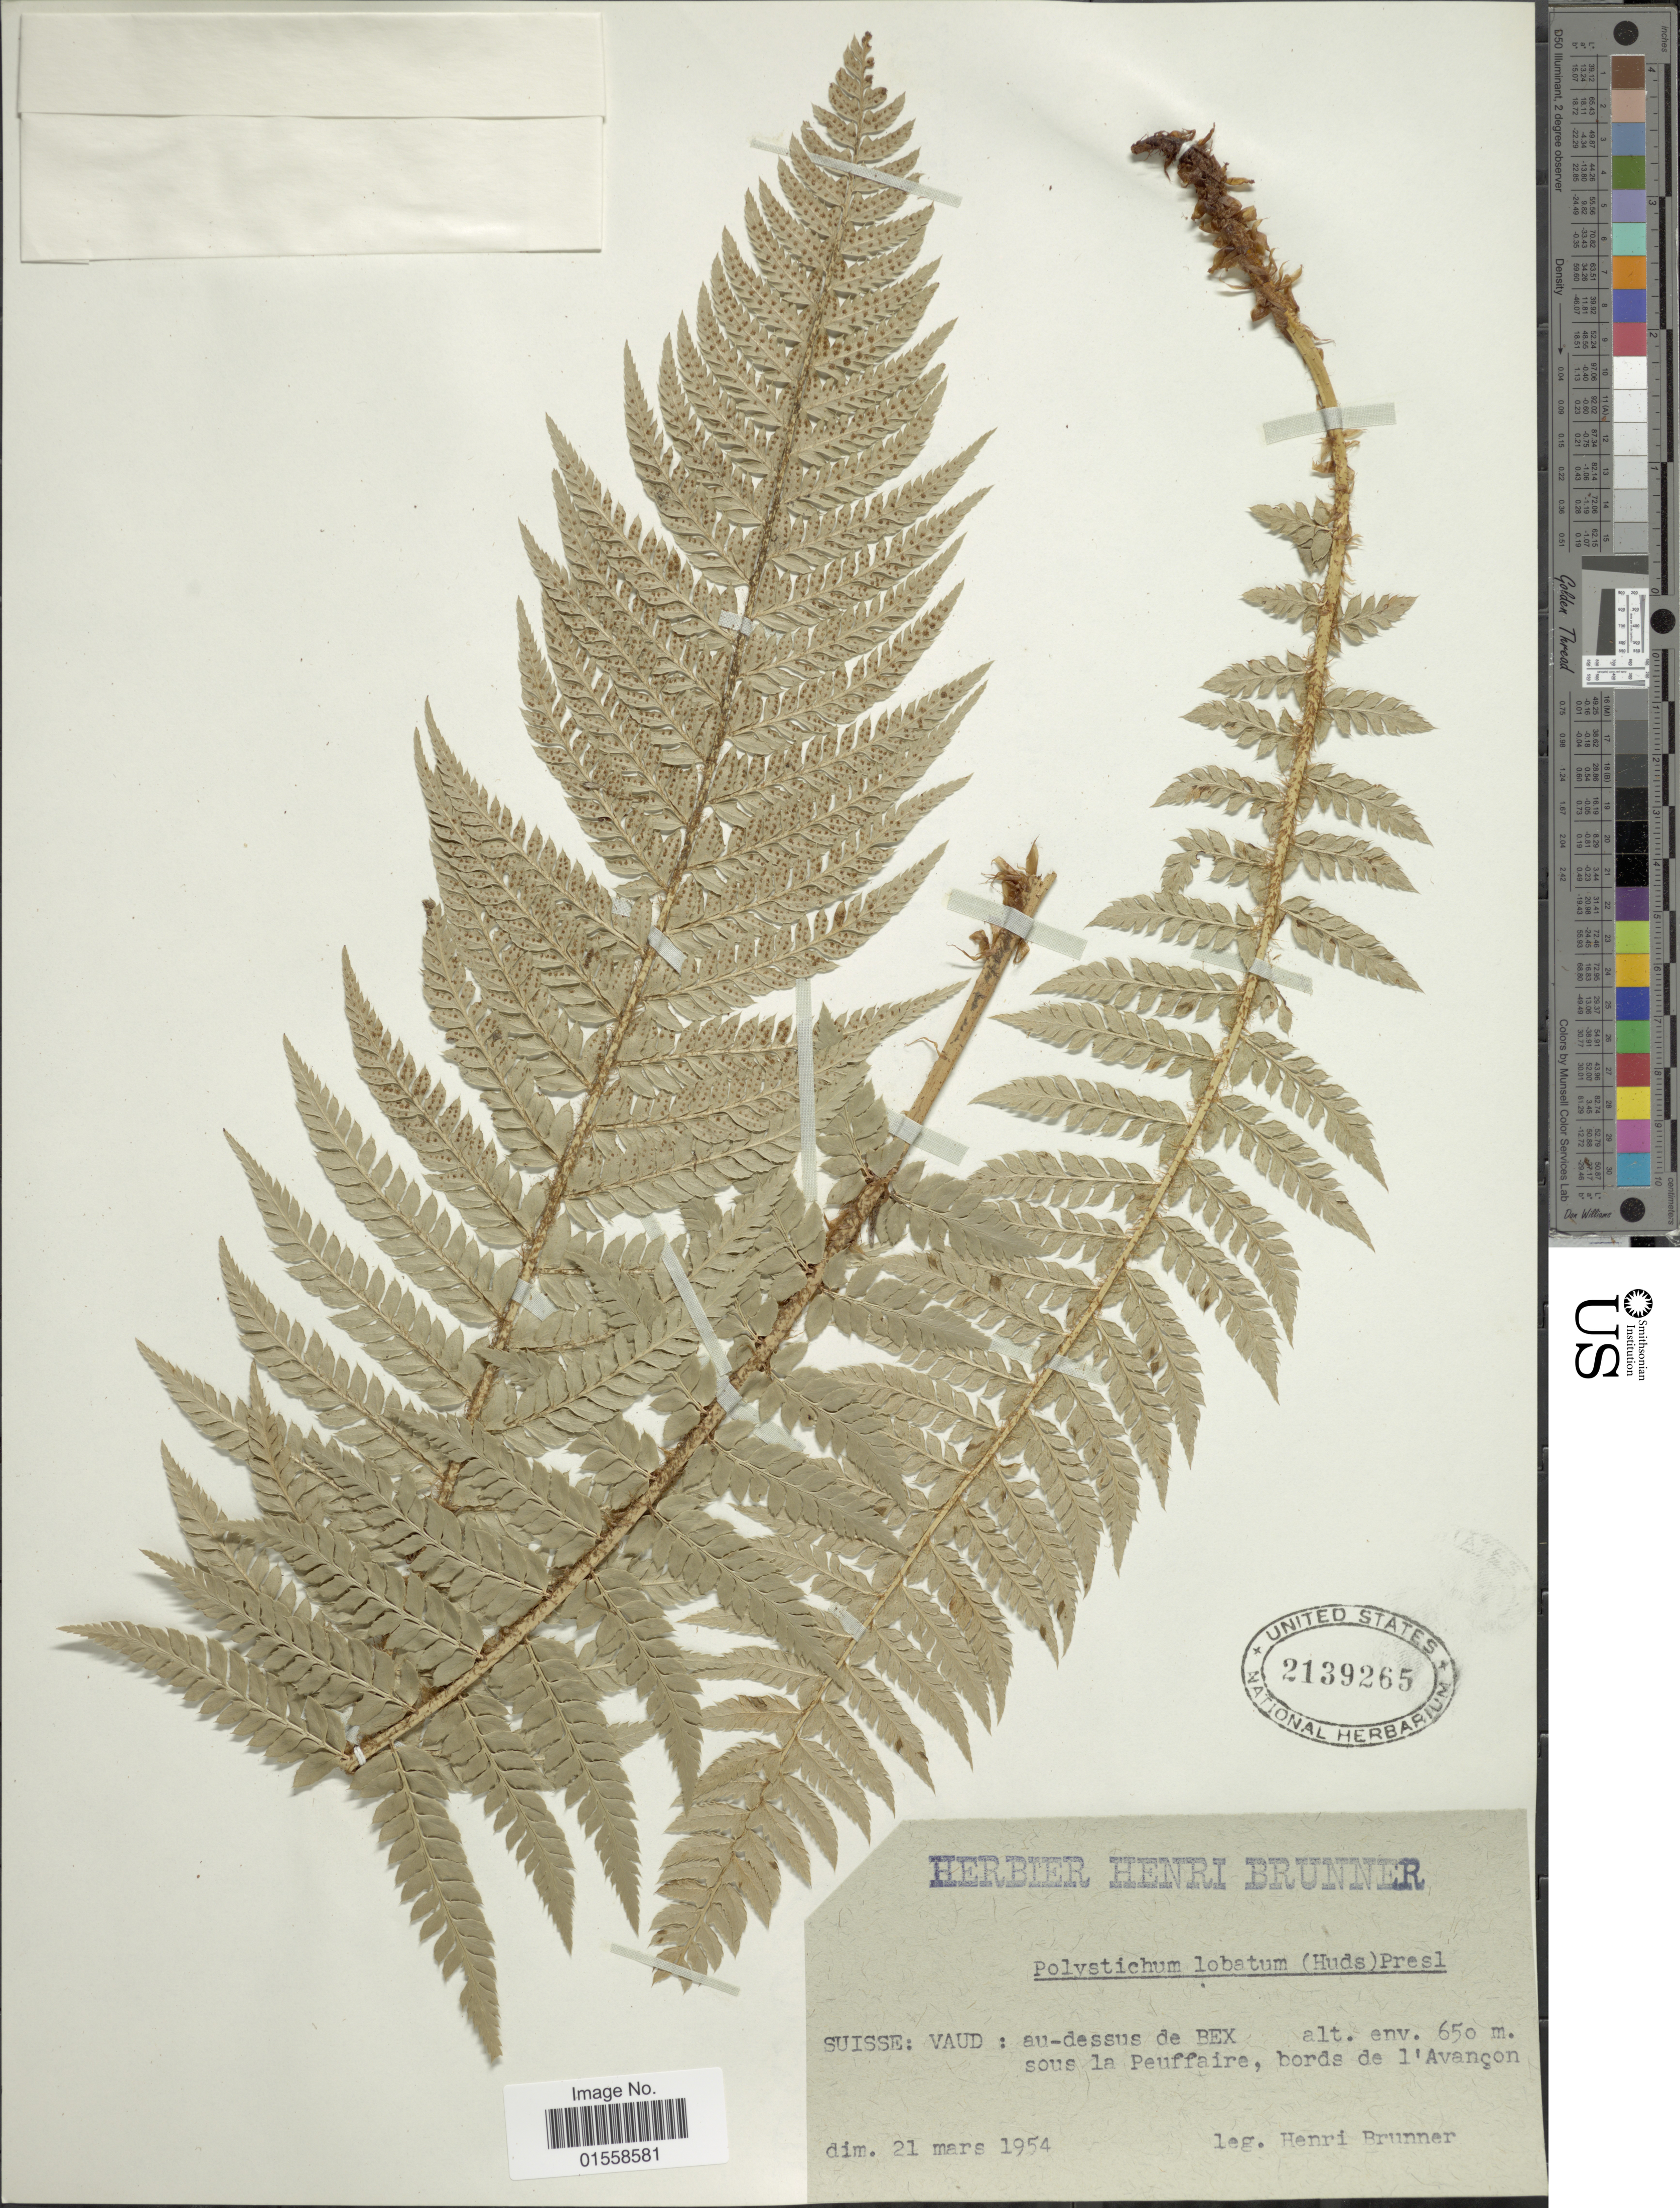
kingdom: Plantae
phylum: Tracheophyta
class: Polypodiopsida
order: Polypodiales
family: Dryopteridaceae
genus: Polystichum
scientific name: Polystichum aculeatum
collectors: H. Brunner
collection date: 1954-03-21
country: Switzerland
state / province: Vaud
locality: Suisse: vaud: au-dessus de Bex, saus la Peuffaire, bords de l'avancon.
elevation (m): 650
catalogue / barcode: US 2139265